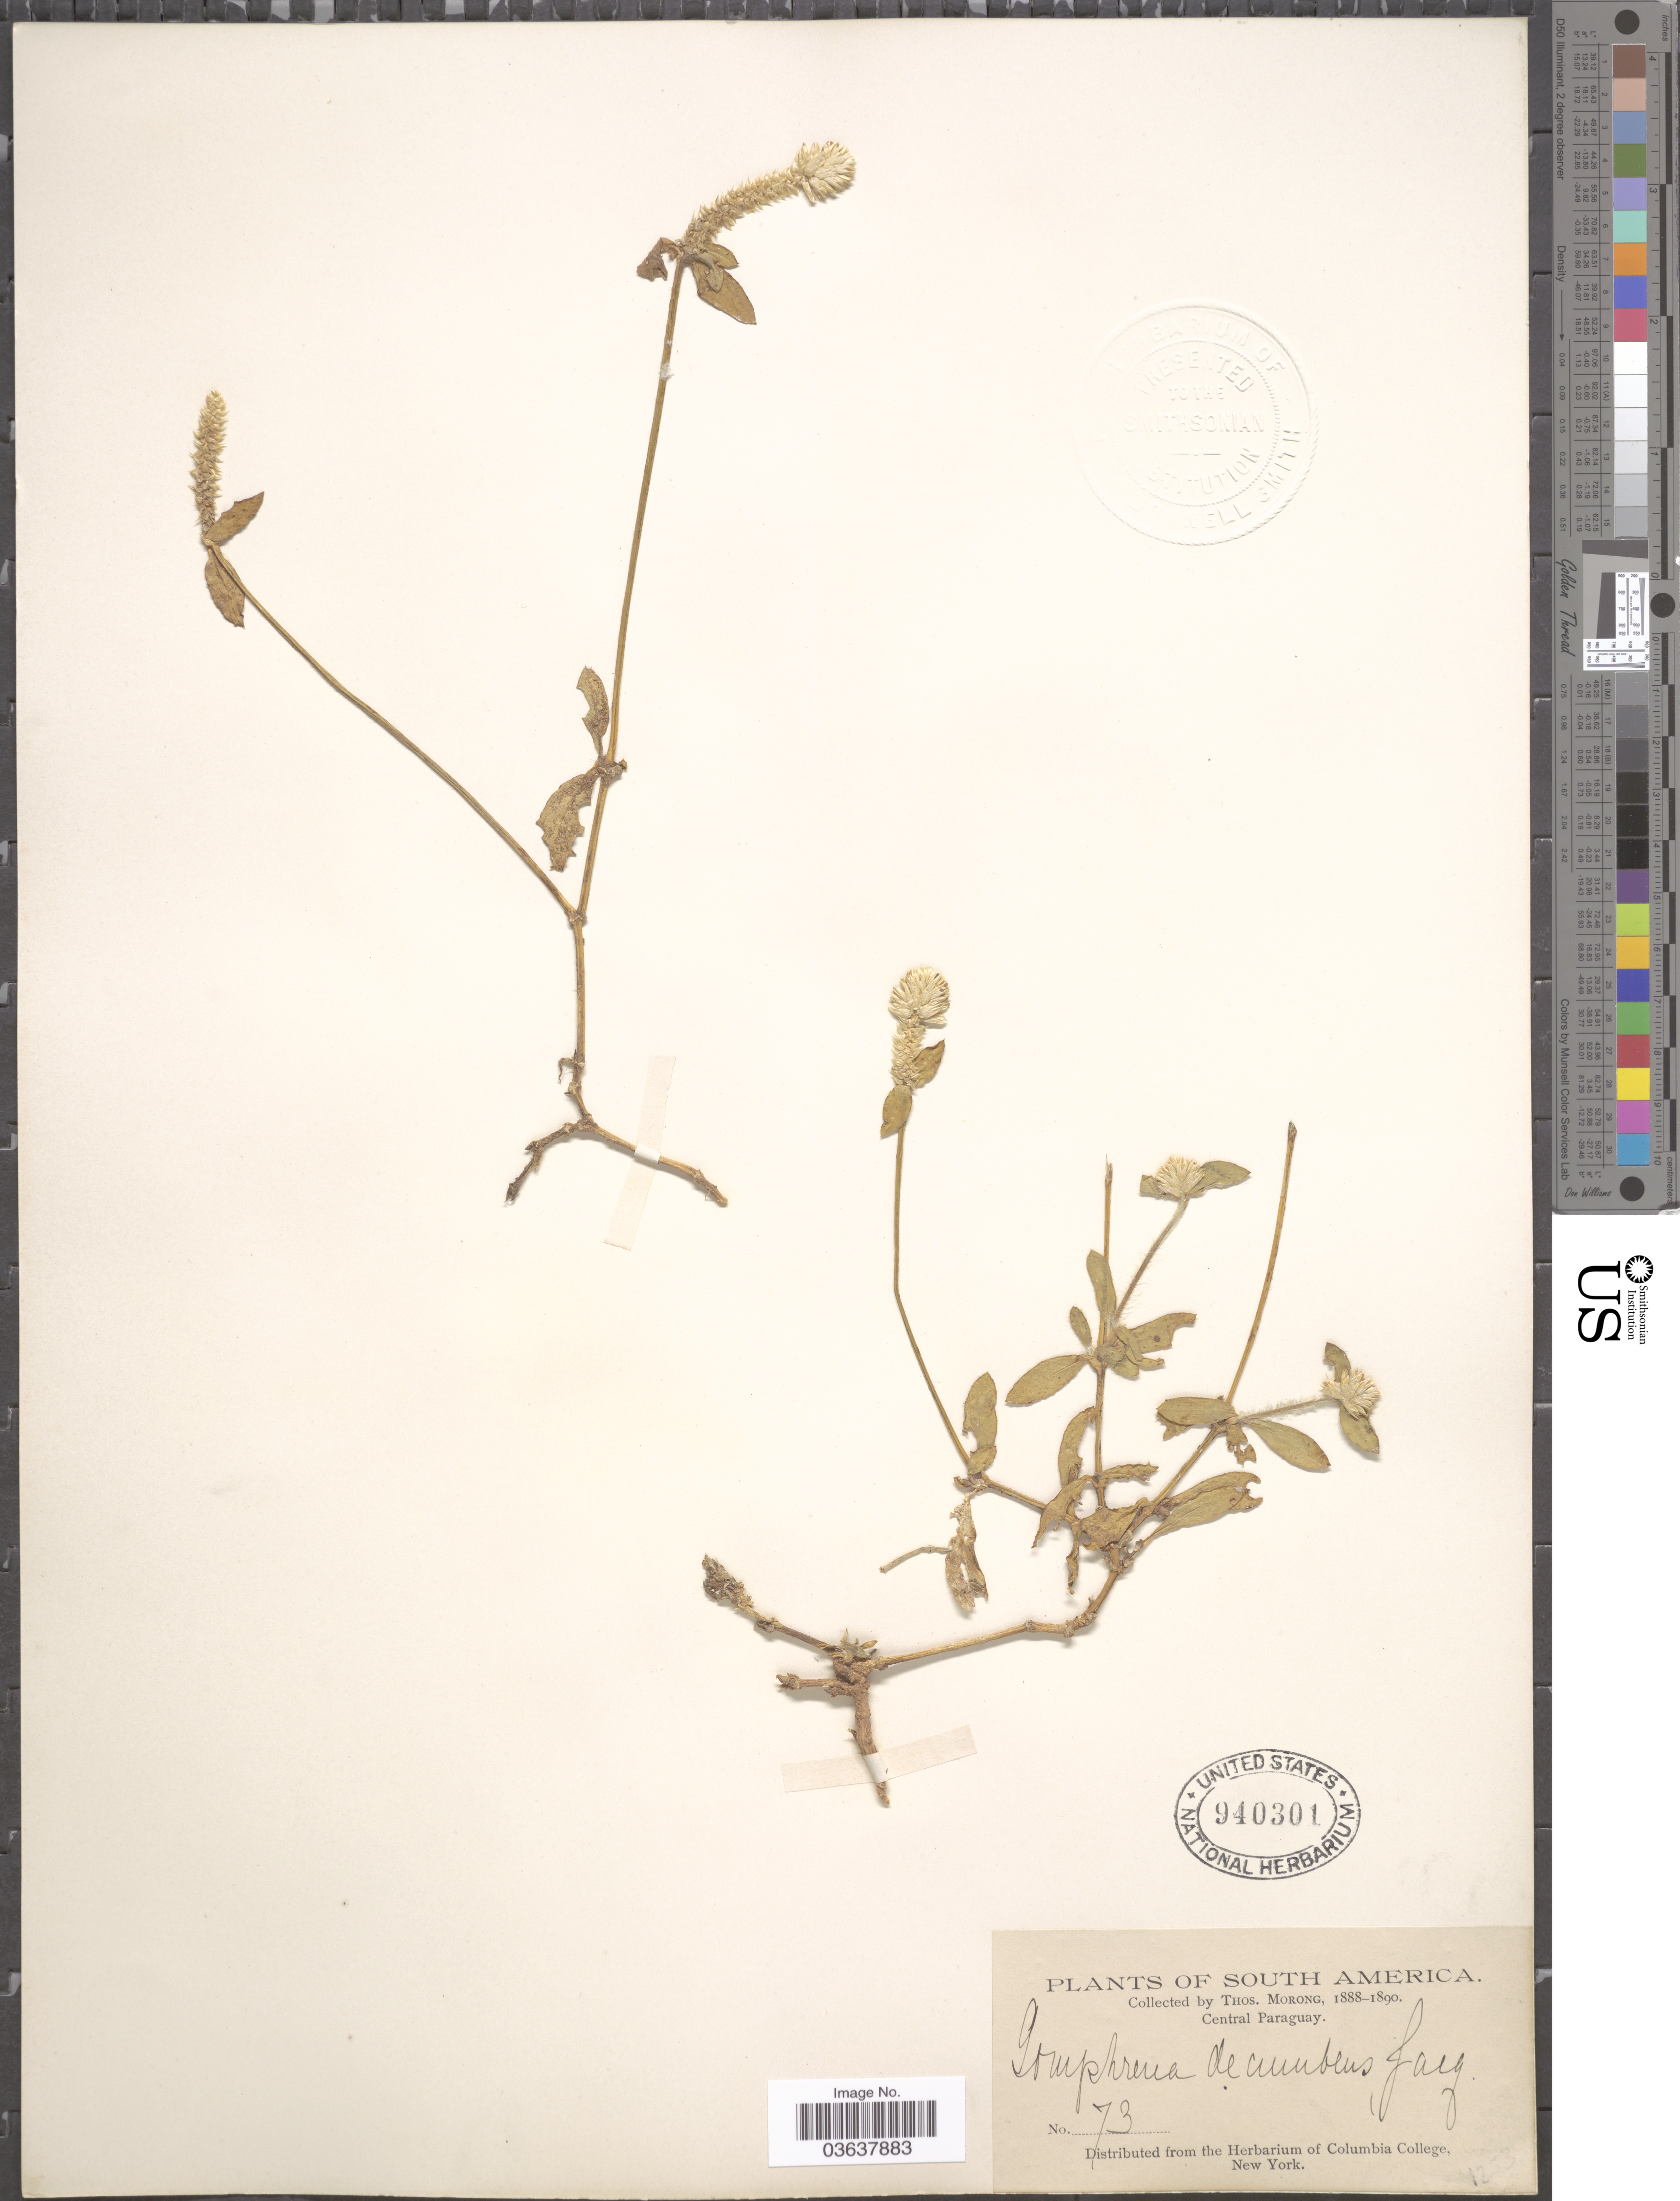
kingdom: Plantae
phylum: Tracheophyta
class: Magnoliopsida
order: Caryophyllales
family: Amaranthaceae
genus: Gomphrena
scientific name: Gomphrena decumbens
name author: Jacq.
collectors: ex herb. T. Morong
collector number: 73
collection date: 1888/1890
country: Paraguay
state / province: Central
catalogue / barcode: US 940301